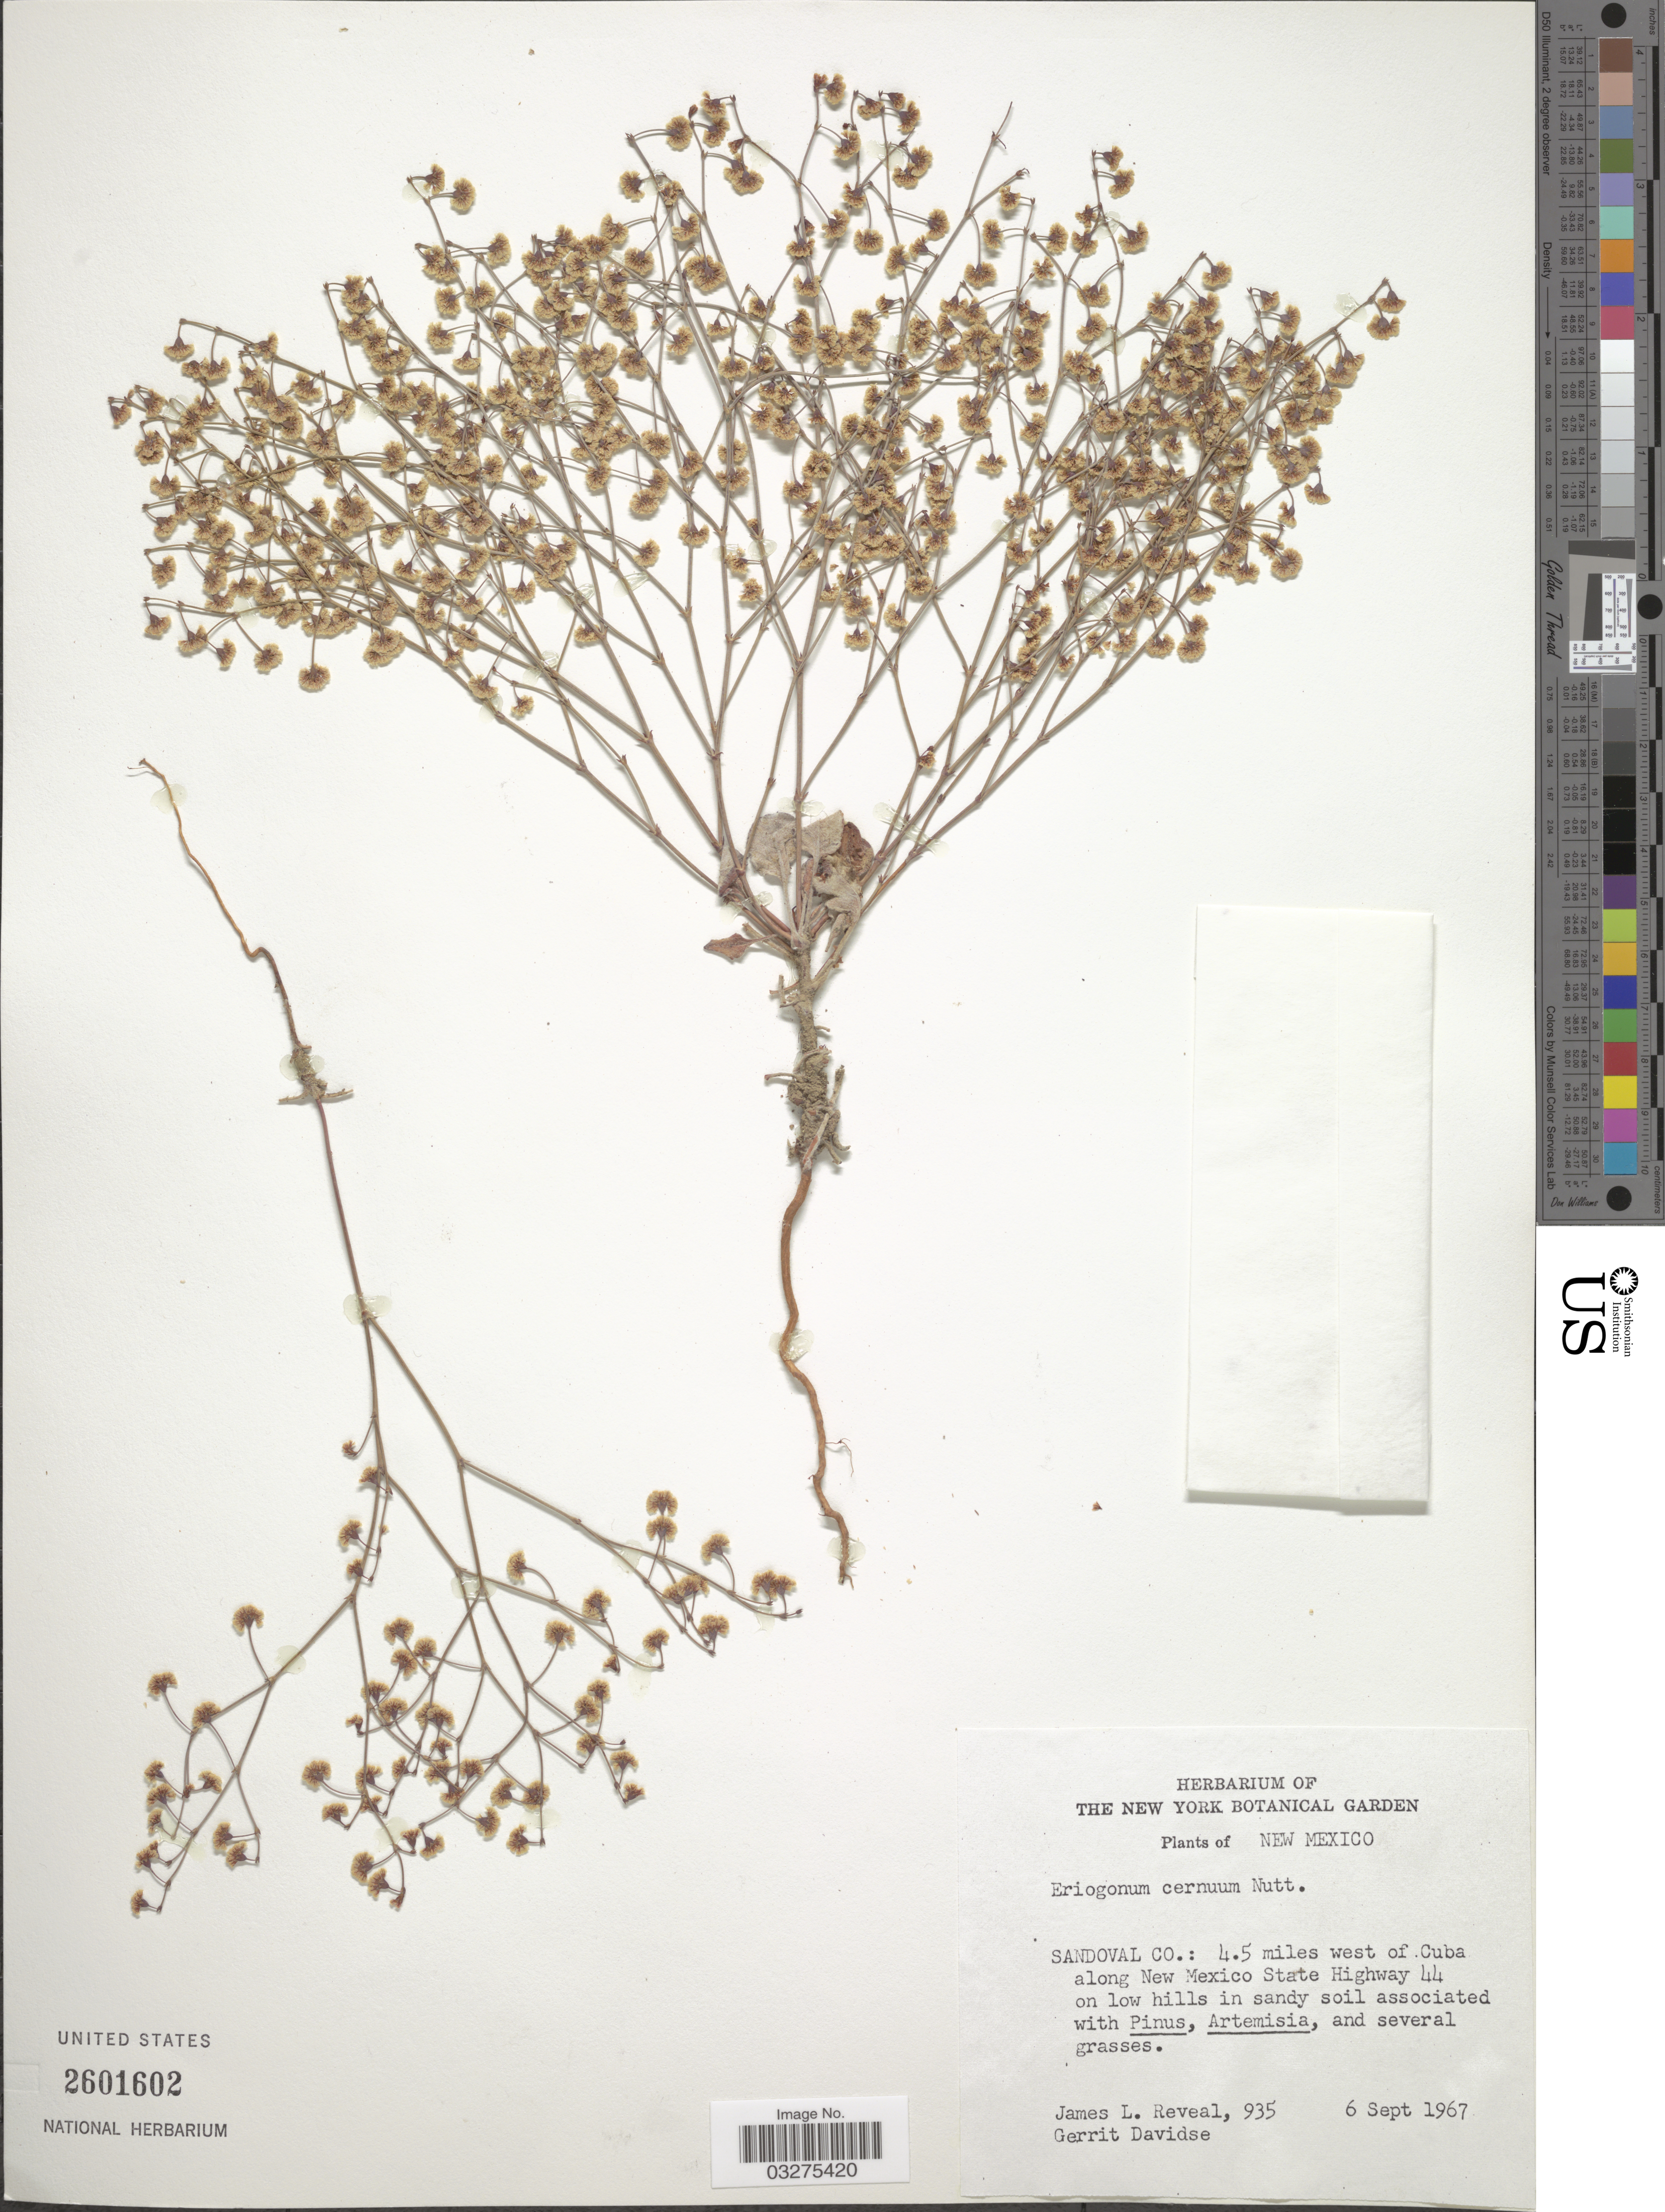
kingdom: Plantae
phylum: Tracheophyta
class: Magnoliopsida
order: Caryophyllales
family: Polygonaceae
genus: Eriogonum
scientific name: Eriogonum cernuum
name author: Nutt.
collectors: J. L. Reveal & G. Davidse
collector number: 935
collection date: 1967-09-06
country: United States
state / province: New Mexico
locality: Sandoval Co.: 4.5 miles west of Cuba along New Mexico State Highway 44.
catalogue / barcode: US 2601602